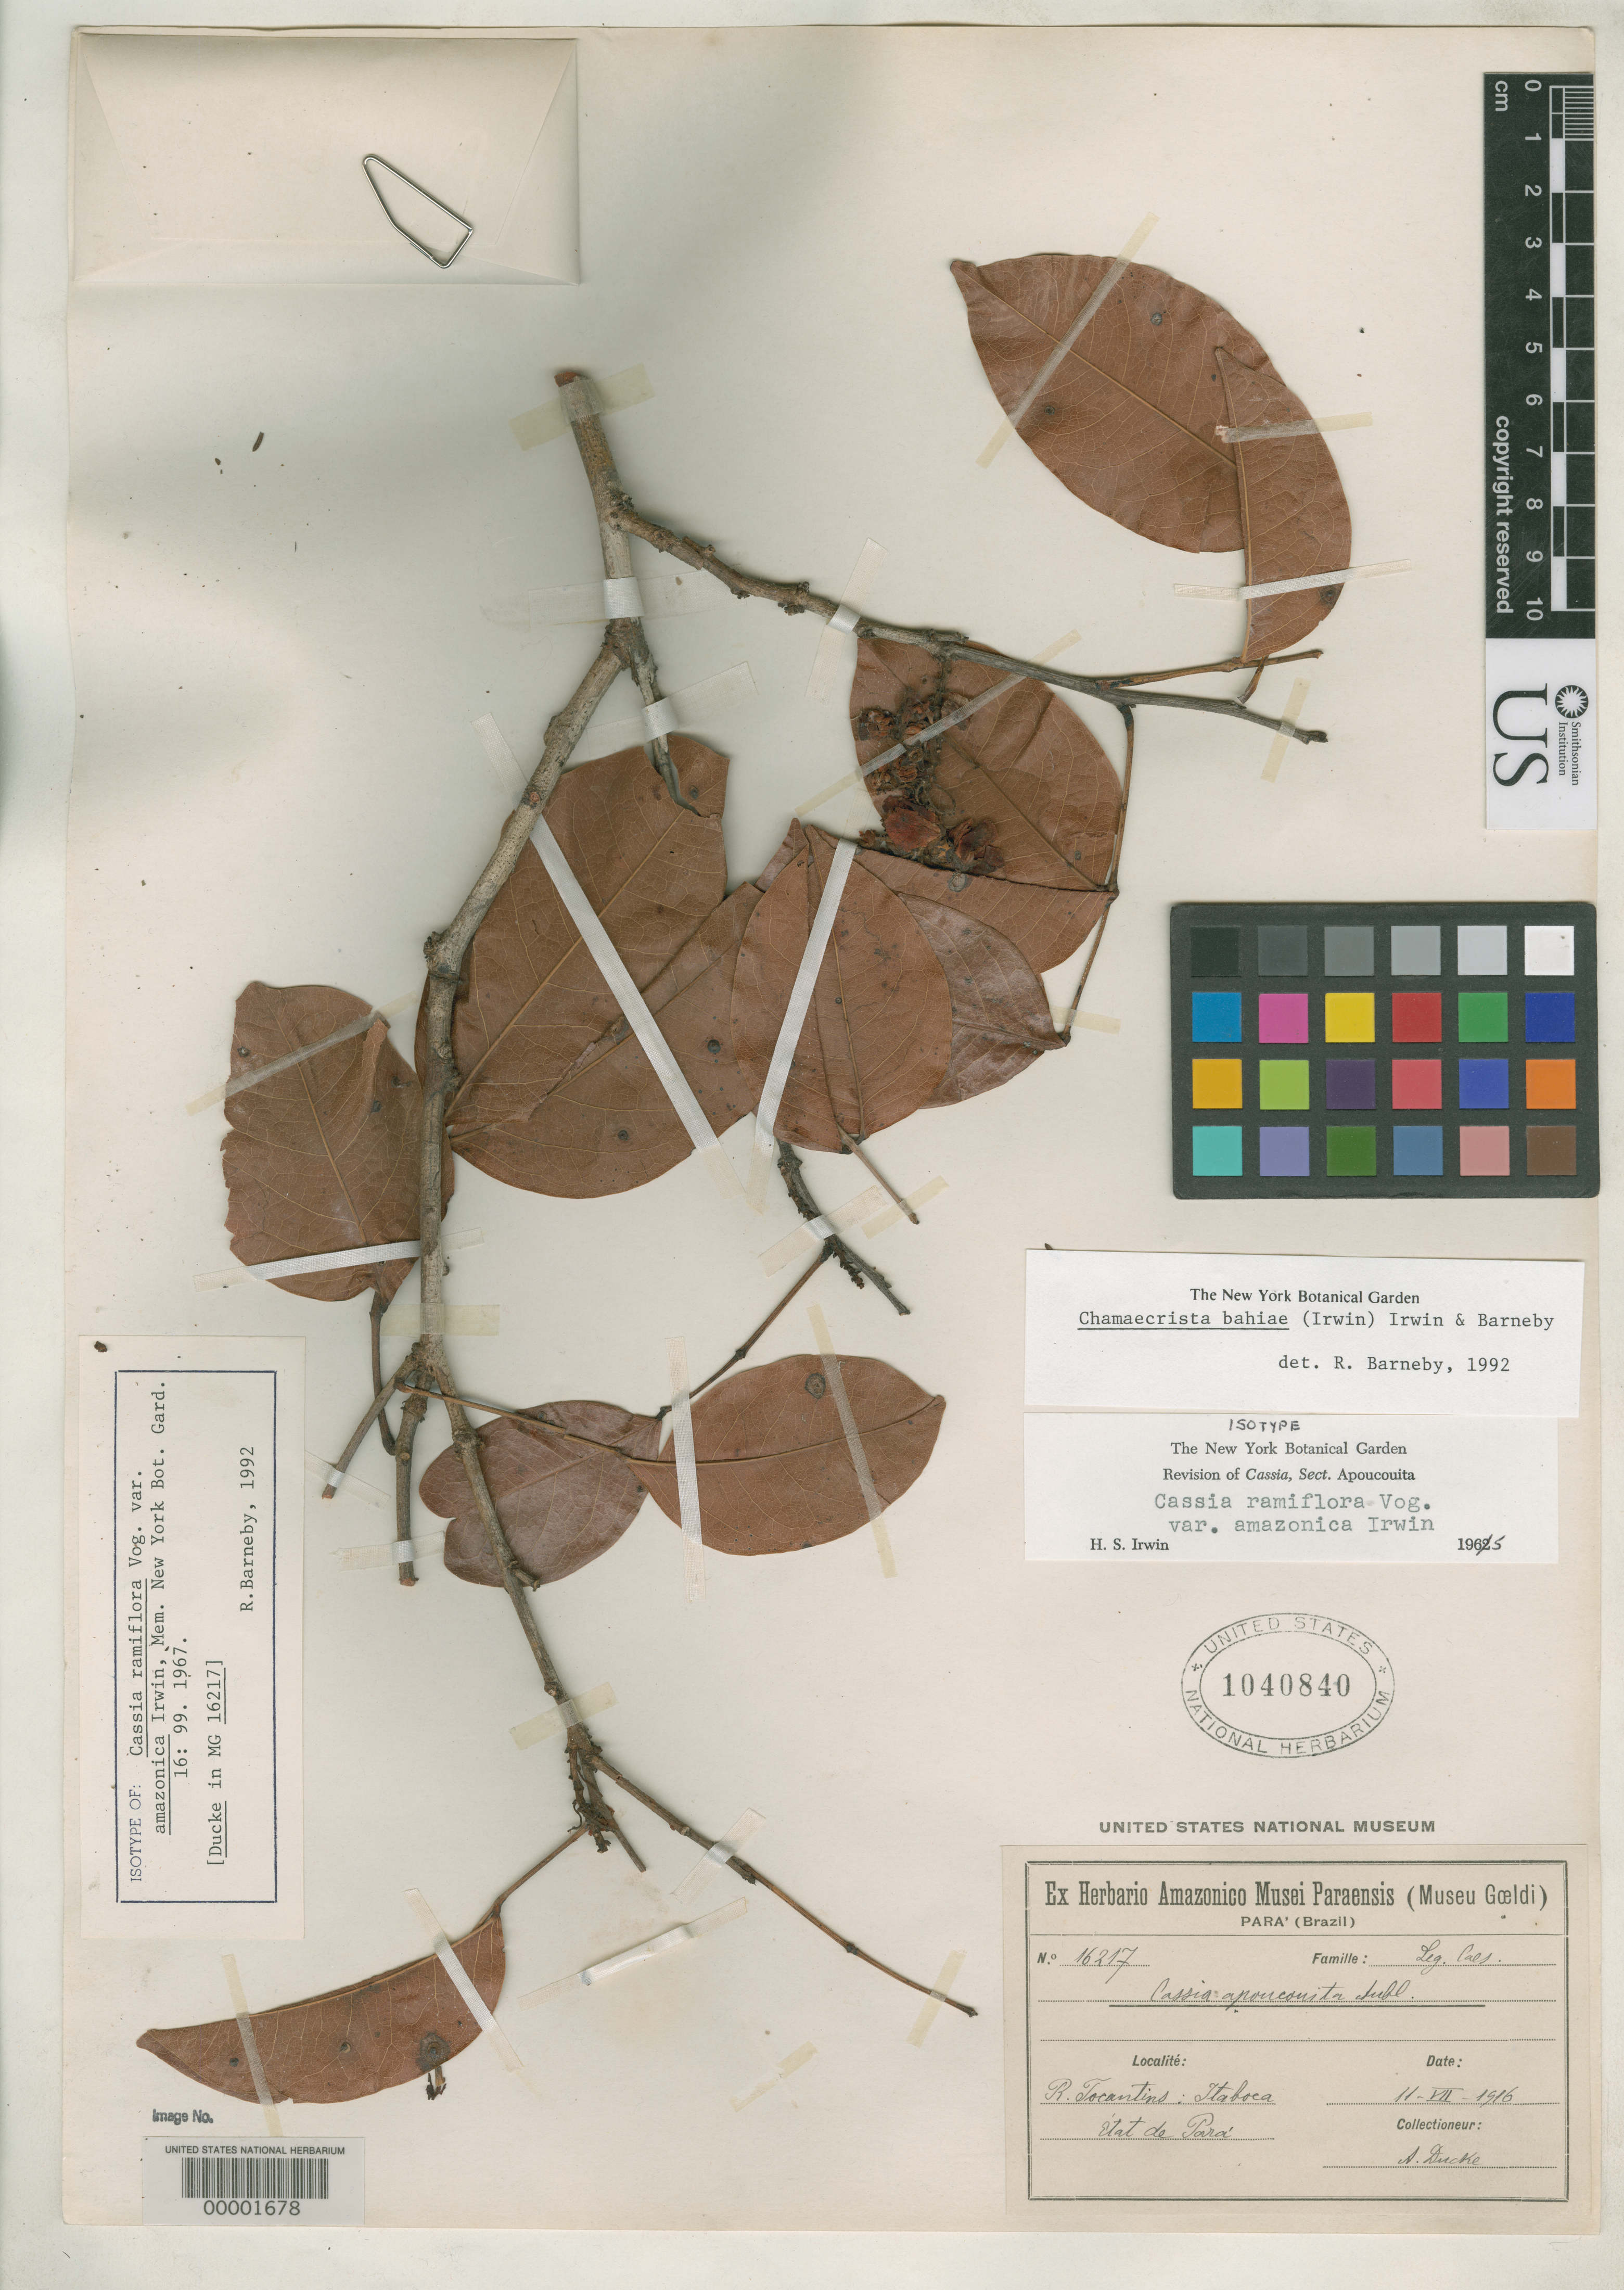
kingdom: Plantae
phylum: Tracheophyta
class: Magnoliopsida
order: Fabales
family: Fabaceae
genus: Cassia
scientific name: Cassia ramiflora var. amazonica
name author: H.S. Irwin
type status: Isotype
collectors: A. Ducke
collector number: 16217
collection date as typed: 11 Jul 1916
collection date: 1916-07-11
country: Brazil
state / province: Pará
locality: Rio Tocantins, Itaboca.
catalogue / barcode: US 1040841